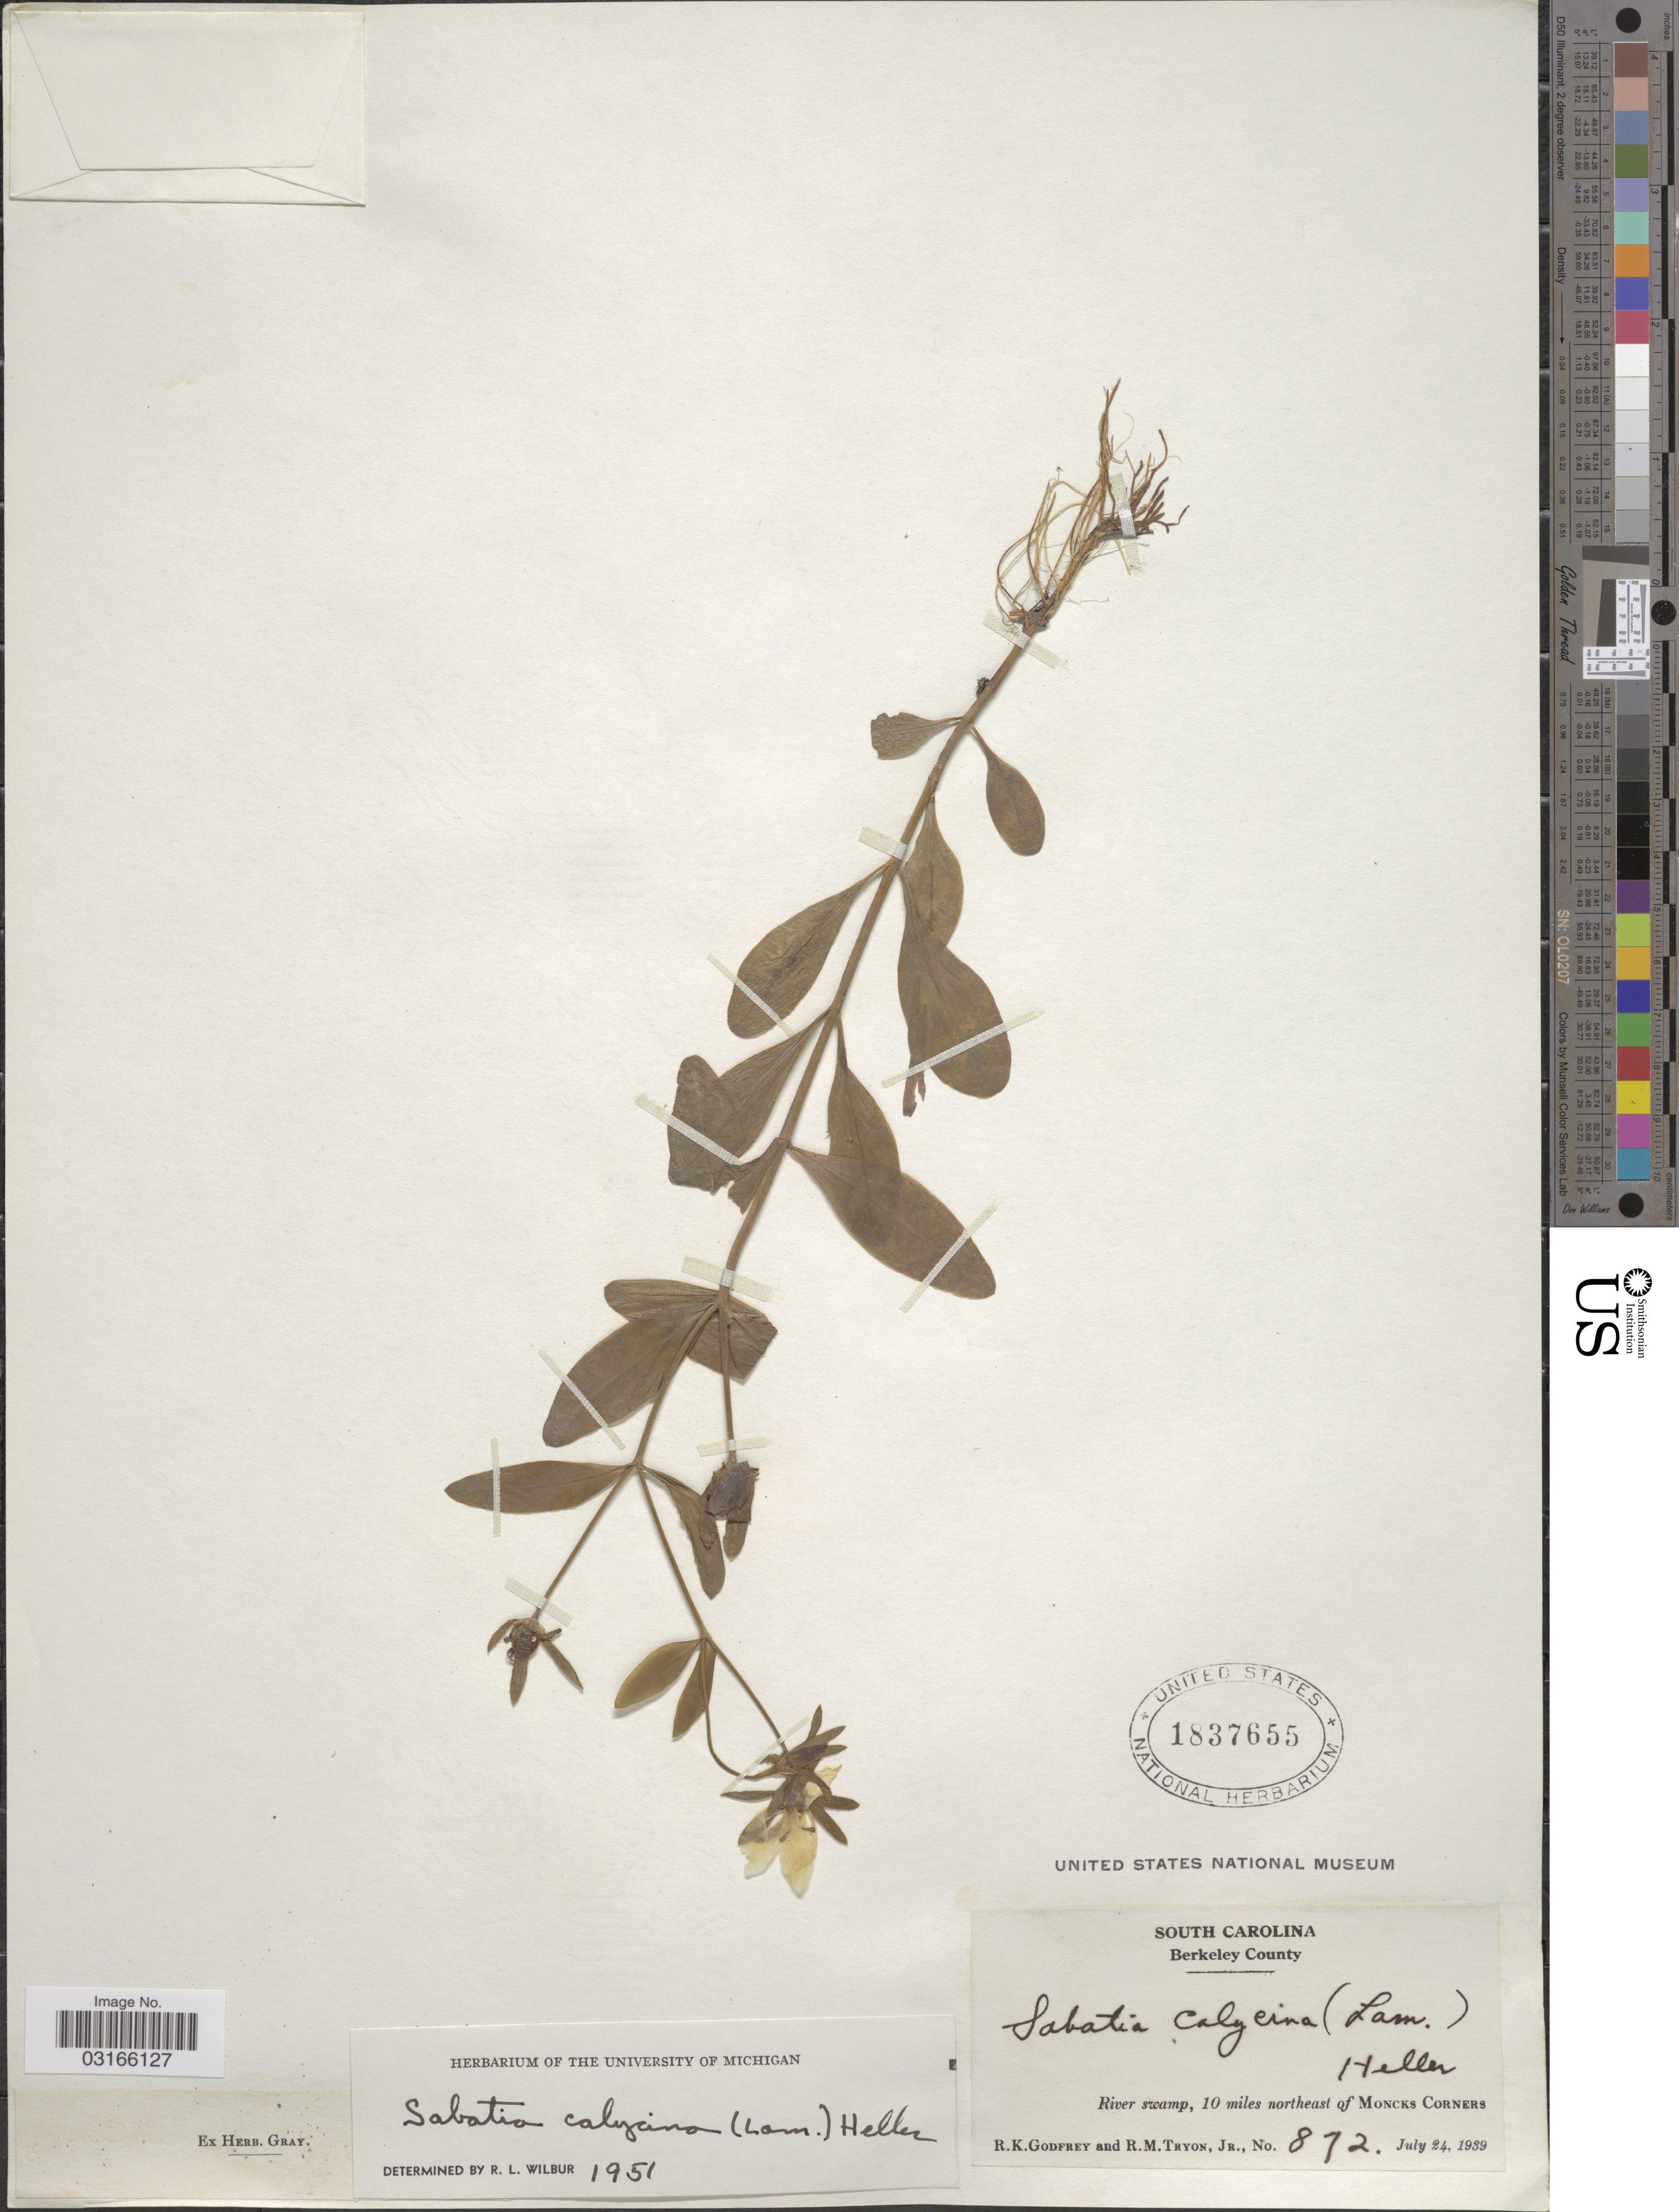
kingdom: Plantae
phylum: Tracheophyta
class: Magnoliopsida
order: Gentianales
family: Gentianaceae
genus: Sabatia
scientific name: Sabatia calycina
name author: (Lam.) A. Heller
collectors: R. K. Godfrey & R. Tryon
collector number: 872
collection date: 1939-07-24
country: United States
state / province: South Carolina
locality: Berkeley County, River swamp, 10 miles northeast of Moncks Corners.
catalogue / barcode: US 1837655